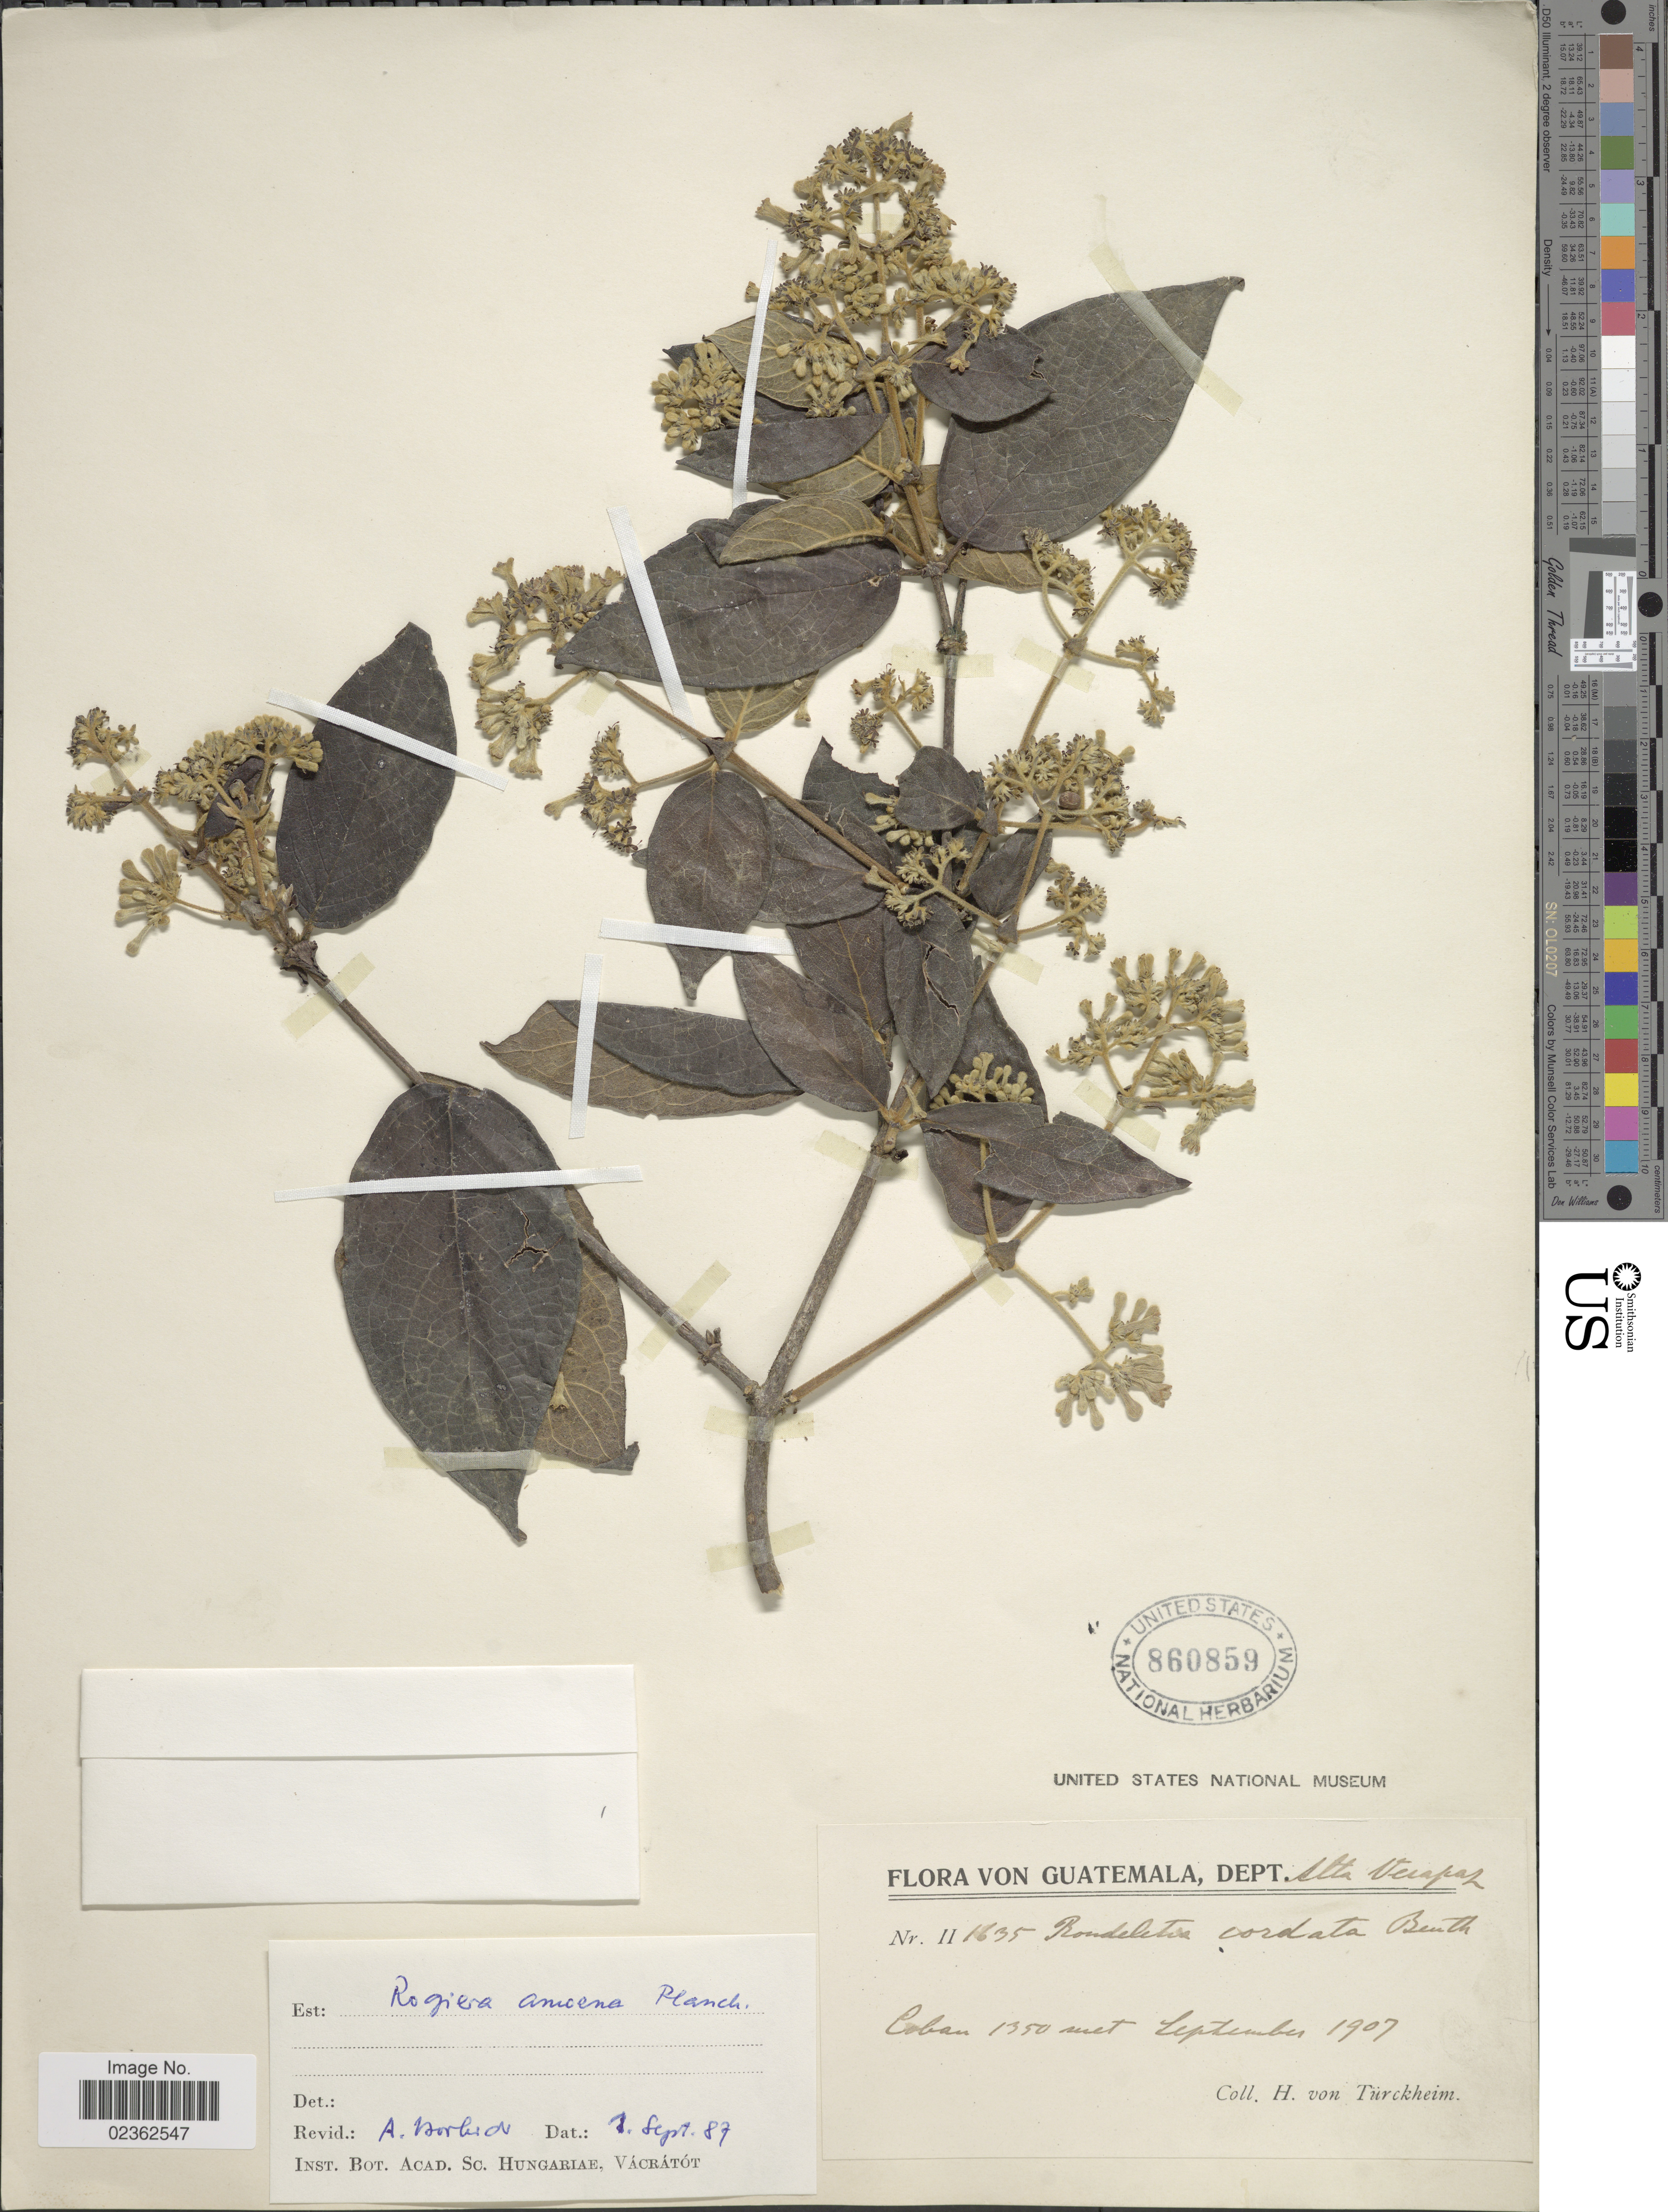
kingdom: Plantae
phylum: Tracheophyta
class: Magnoliopsida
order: Gentianales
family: Rubiaceae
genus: Rogiera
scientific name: Rogiera amoena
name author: Planch.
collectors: H. von Türckheim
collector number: II 1635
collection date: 1907-09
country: Guatemala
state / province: Alta Verapaz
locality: Coban.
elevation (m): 1350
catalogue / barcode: US 860859